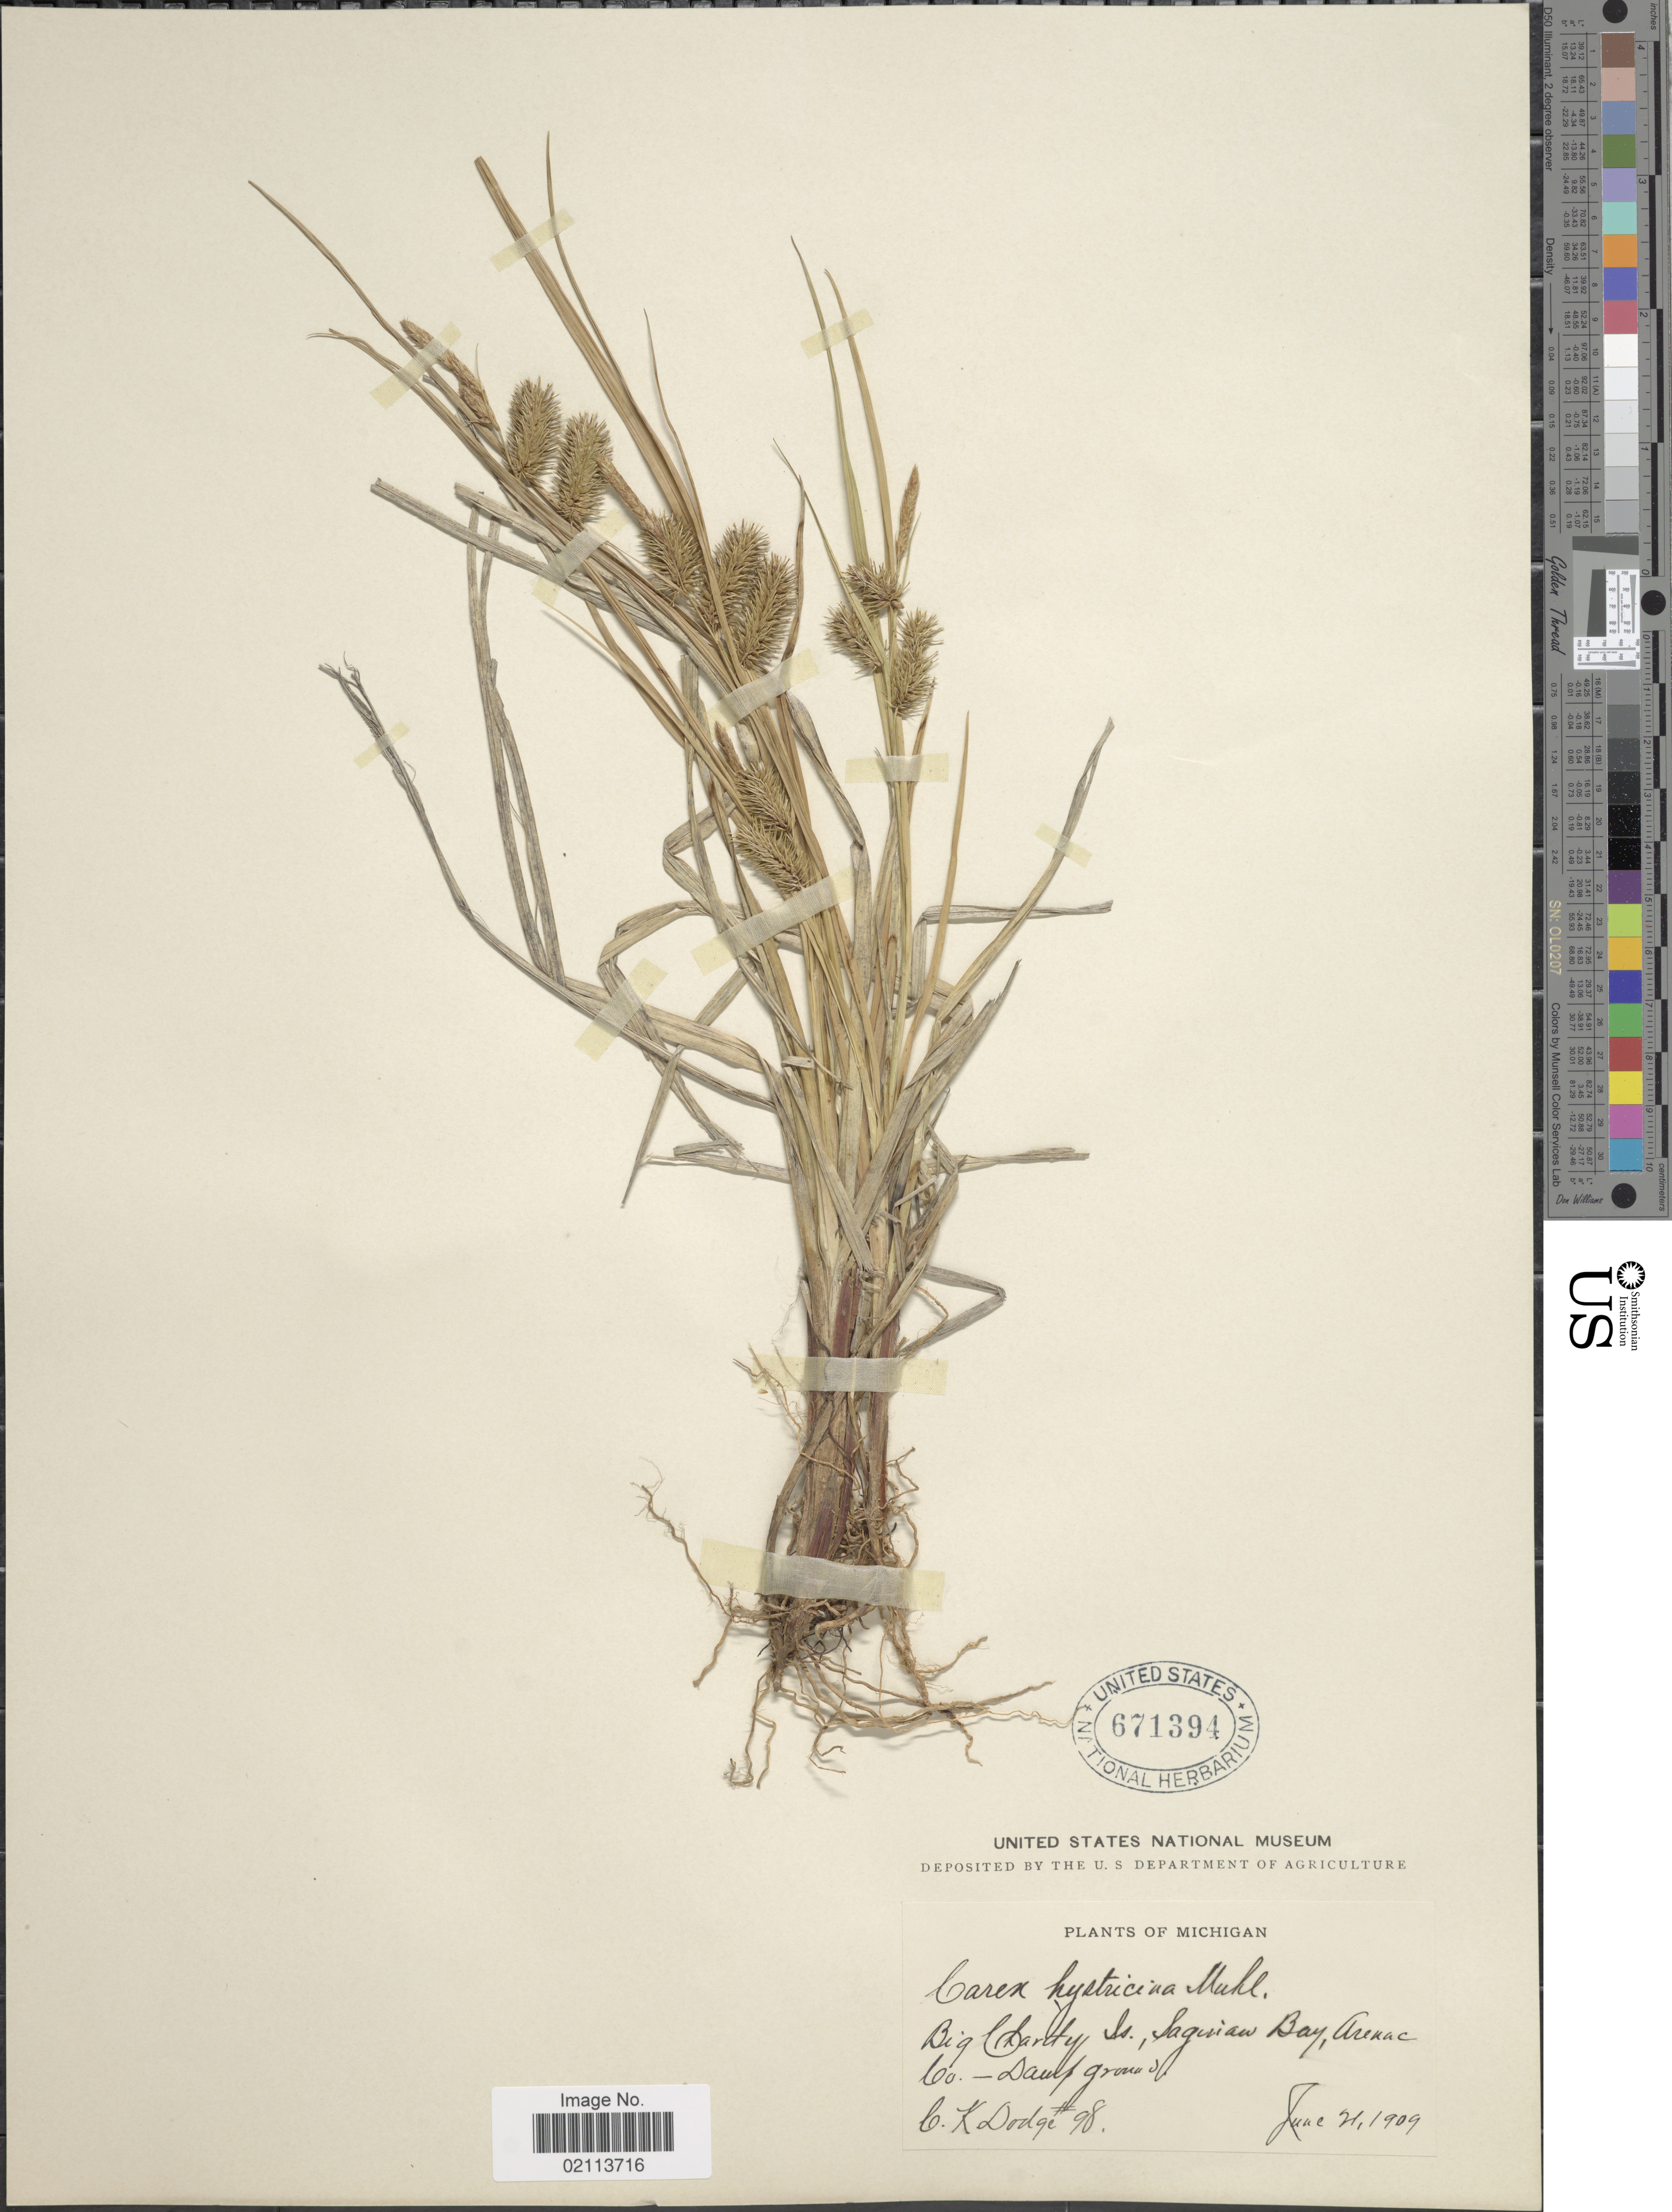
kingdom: Plantae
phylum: Tracheophyta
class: Liliopsida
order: Poales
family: Cyperaceae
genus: Carex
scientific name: Carex hystericina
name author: Muhl. ex Willd.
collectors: C. Dodge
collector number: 98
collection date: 1909-06-21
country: United States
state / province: Michigan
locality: Big Charty Is., Saguian Bay, Arenac Co.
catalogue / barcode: US 671394